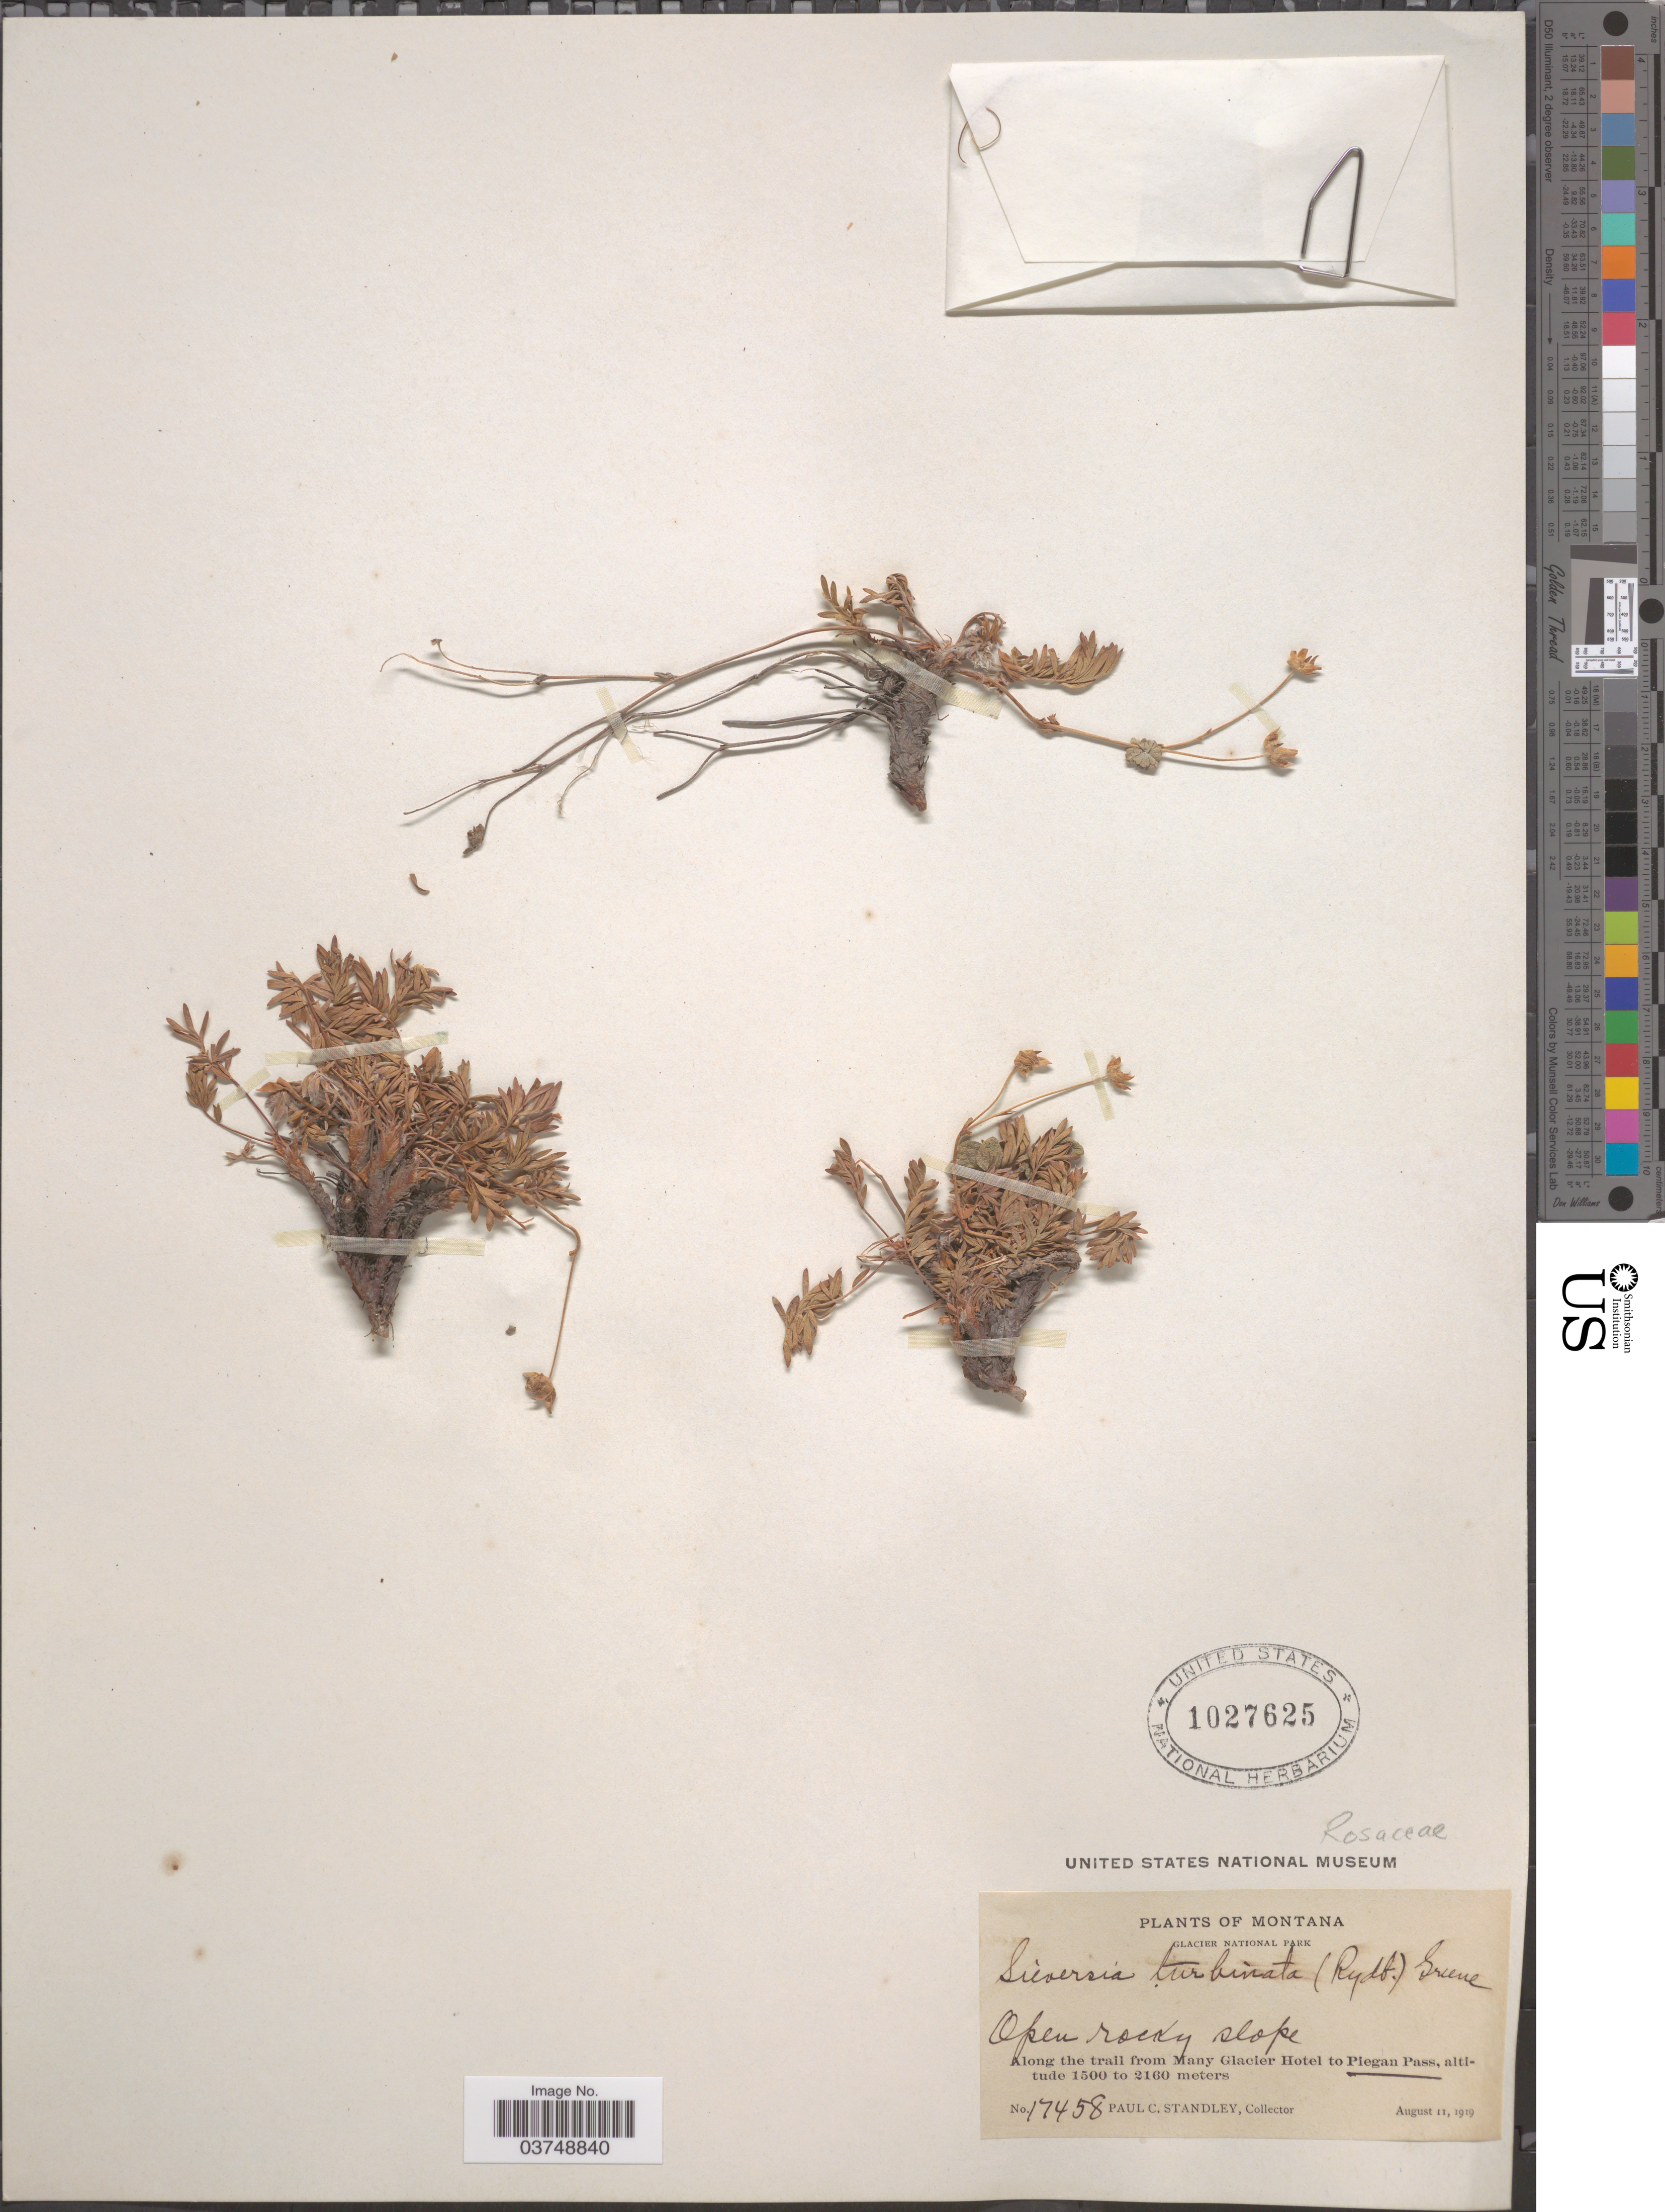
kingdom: Plantae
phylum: Tracheophyta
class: Magnoliopsida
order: Rosales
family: Rosaceae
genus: Geum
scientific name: Geum rossii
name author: (R. Br.) Ser.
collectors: P. C. Standley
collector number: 17458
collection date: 1919-08-11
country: United States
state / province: Montana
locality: Glacier National Park. Along the trail Many Glacier Hotel to Piegan Pass.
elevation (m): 1500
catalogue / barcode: US 1027625